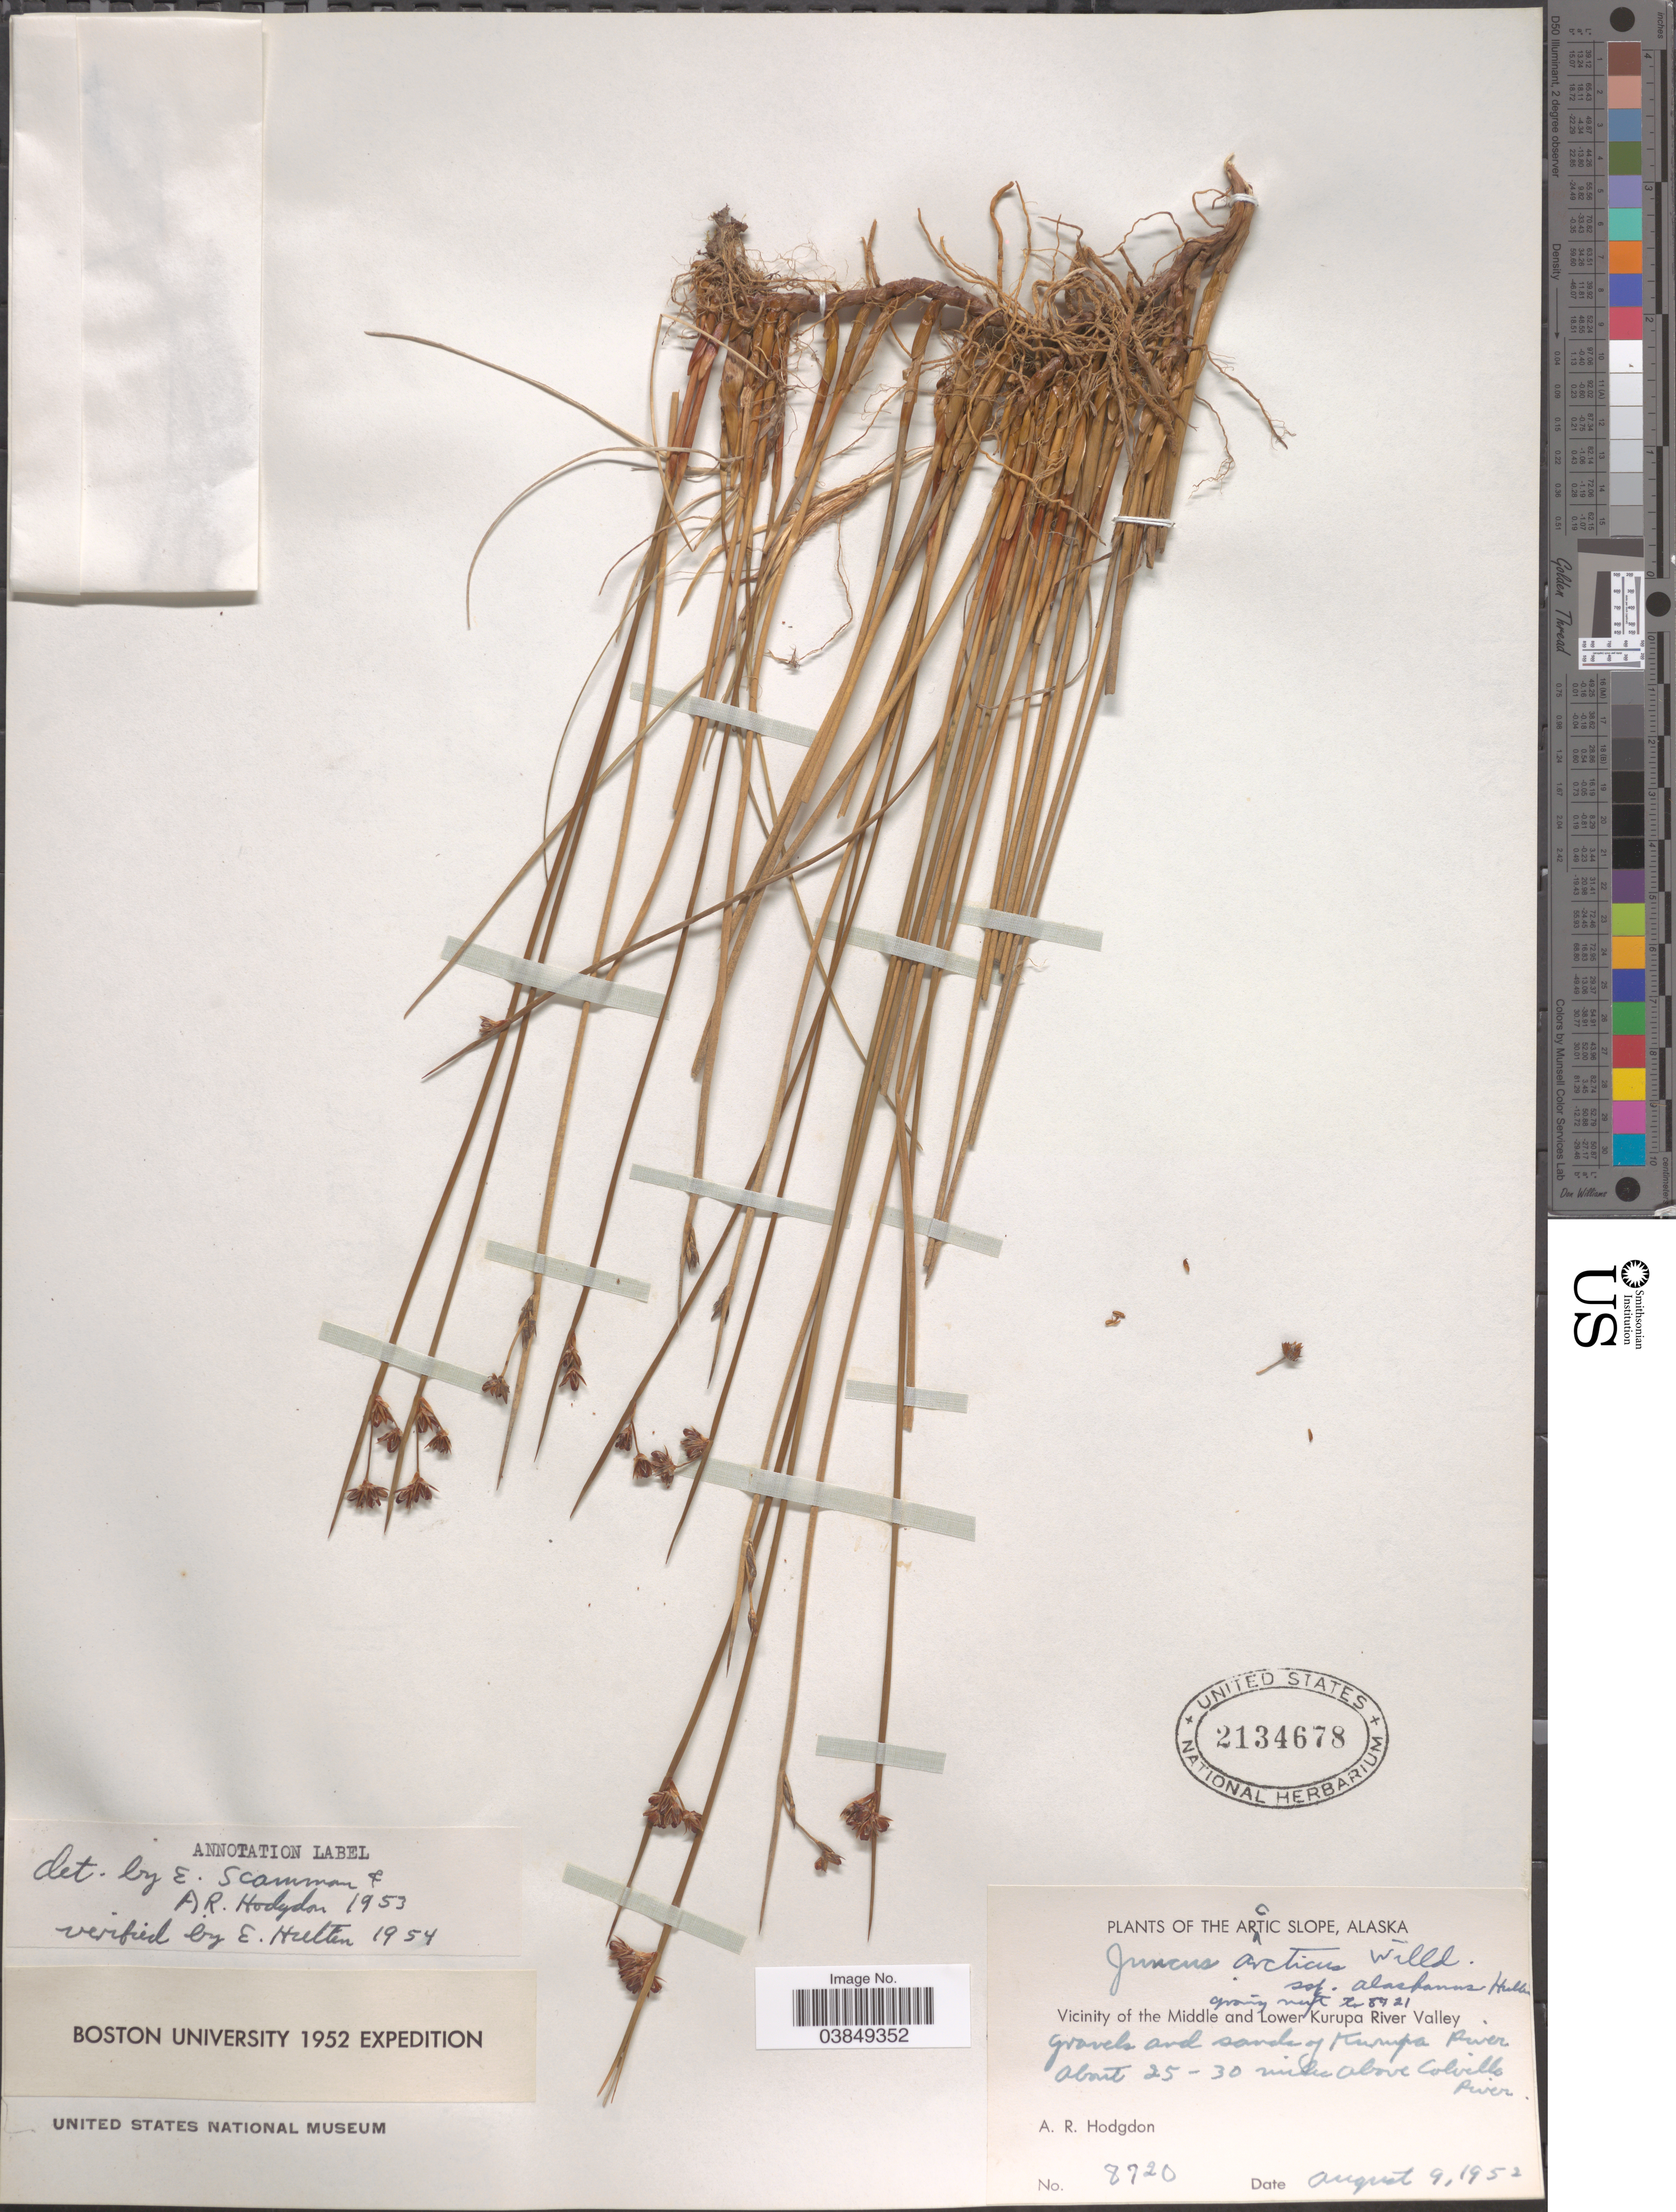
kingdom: Plantae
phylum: Tracheophyta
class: Liliopsida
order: Poales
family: Juncaceae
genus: Juncus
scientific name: Juncus arcticus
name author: Willd.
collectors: A. R. Hodgdon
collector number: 8720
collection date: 1952-08-09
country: United States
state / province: Alaska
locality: Arctic Slope. Vicinity of the Middle and Lower Kurupa River Valley. Kurupa River. About 25-30 miles above Colville River.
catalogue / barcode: US 2134678